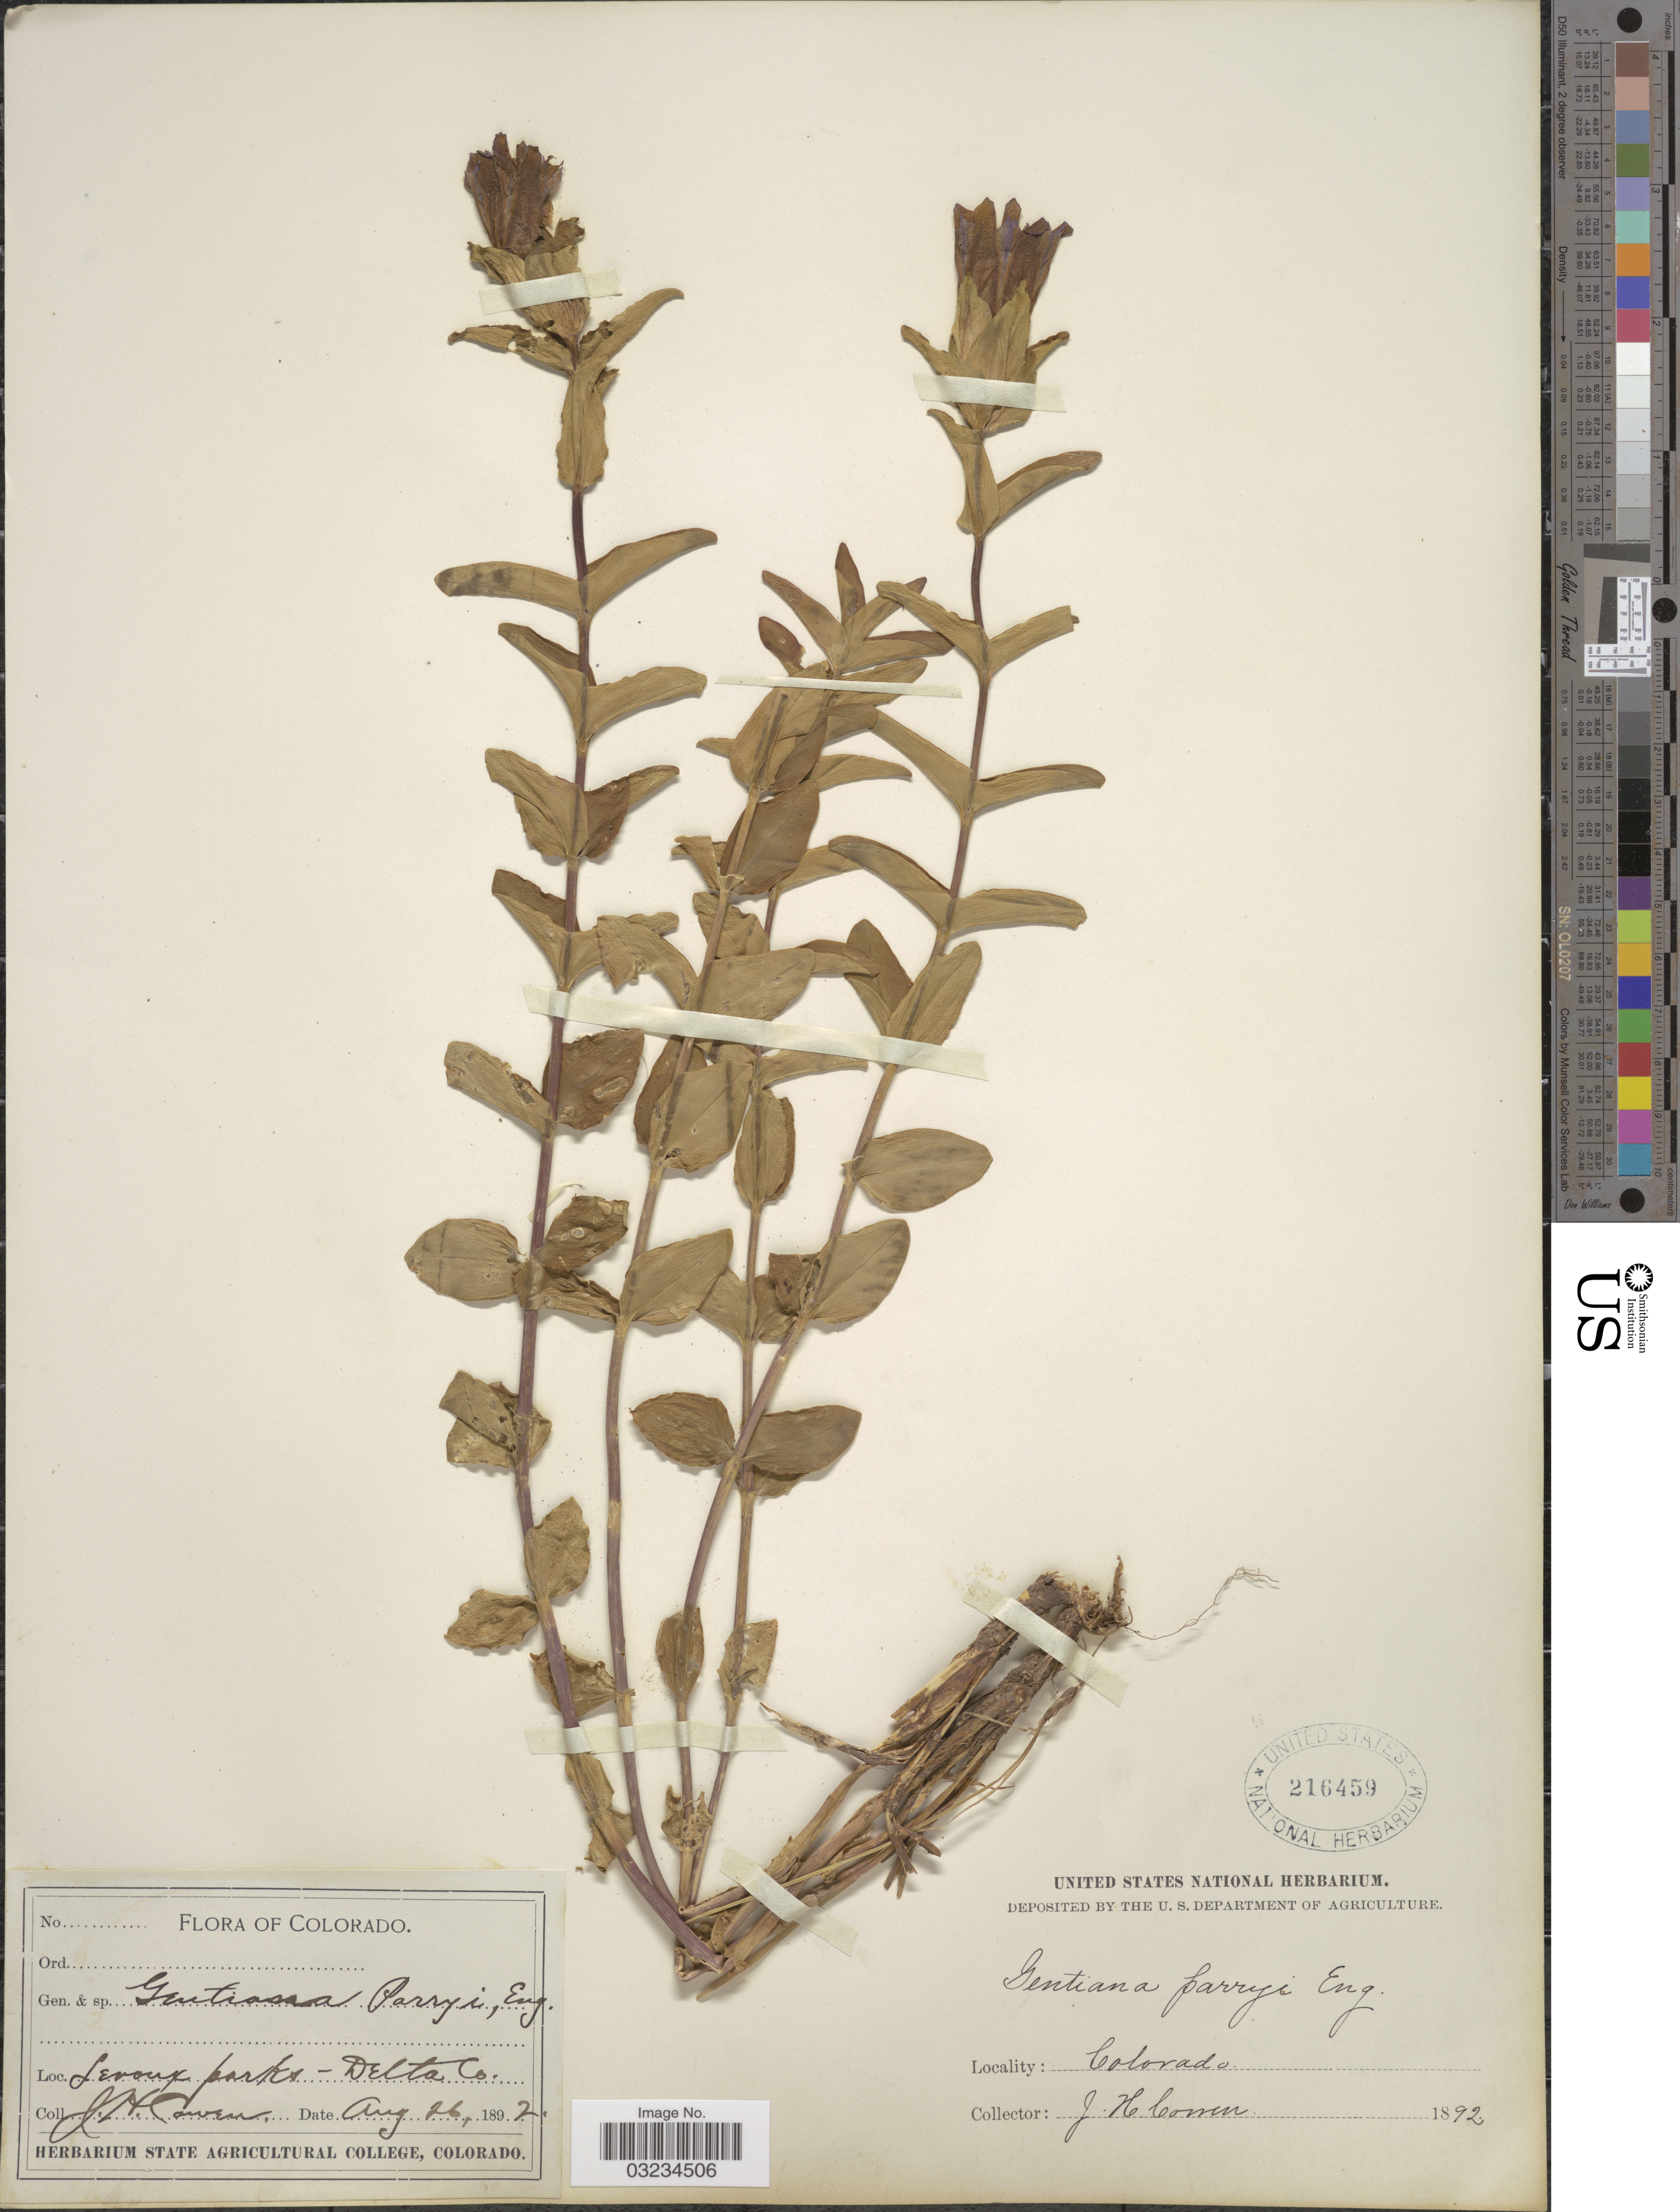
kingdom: Plantae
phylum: Tracheophyta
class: Magnoliopsida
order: Gentianales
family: Gentianaceae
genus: Gentiana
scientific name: Gentiana parryi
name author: Engelm.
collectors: J. H. Cowen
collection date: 1892-08-26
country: United States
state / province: Colorado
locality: Levoux parks - Delta Co.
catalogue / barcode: US 216459